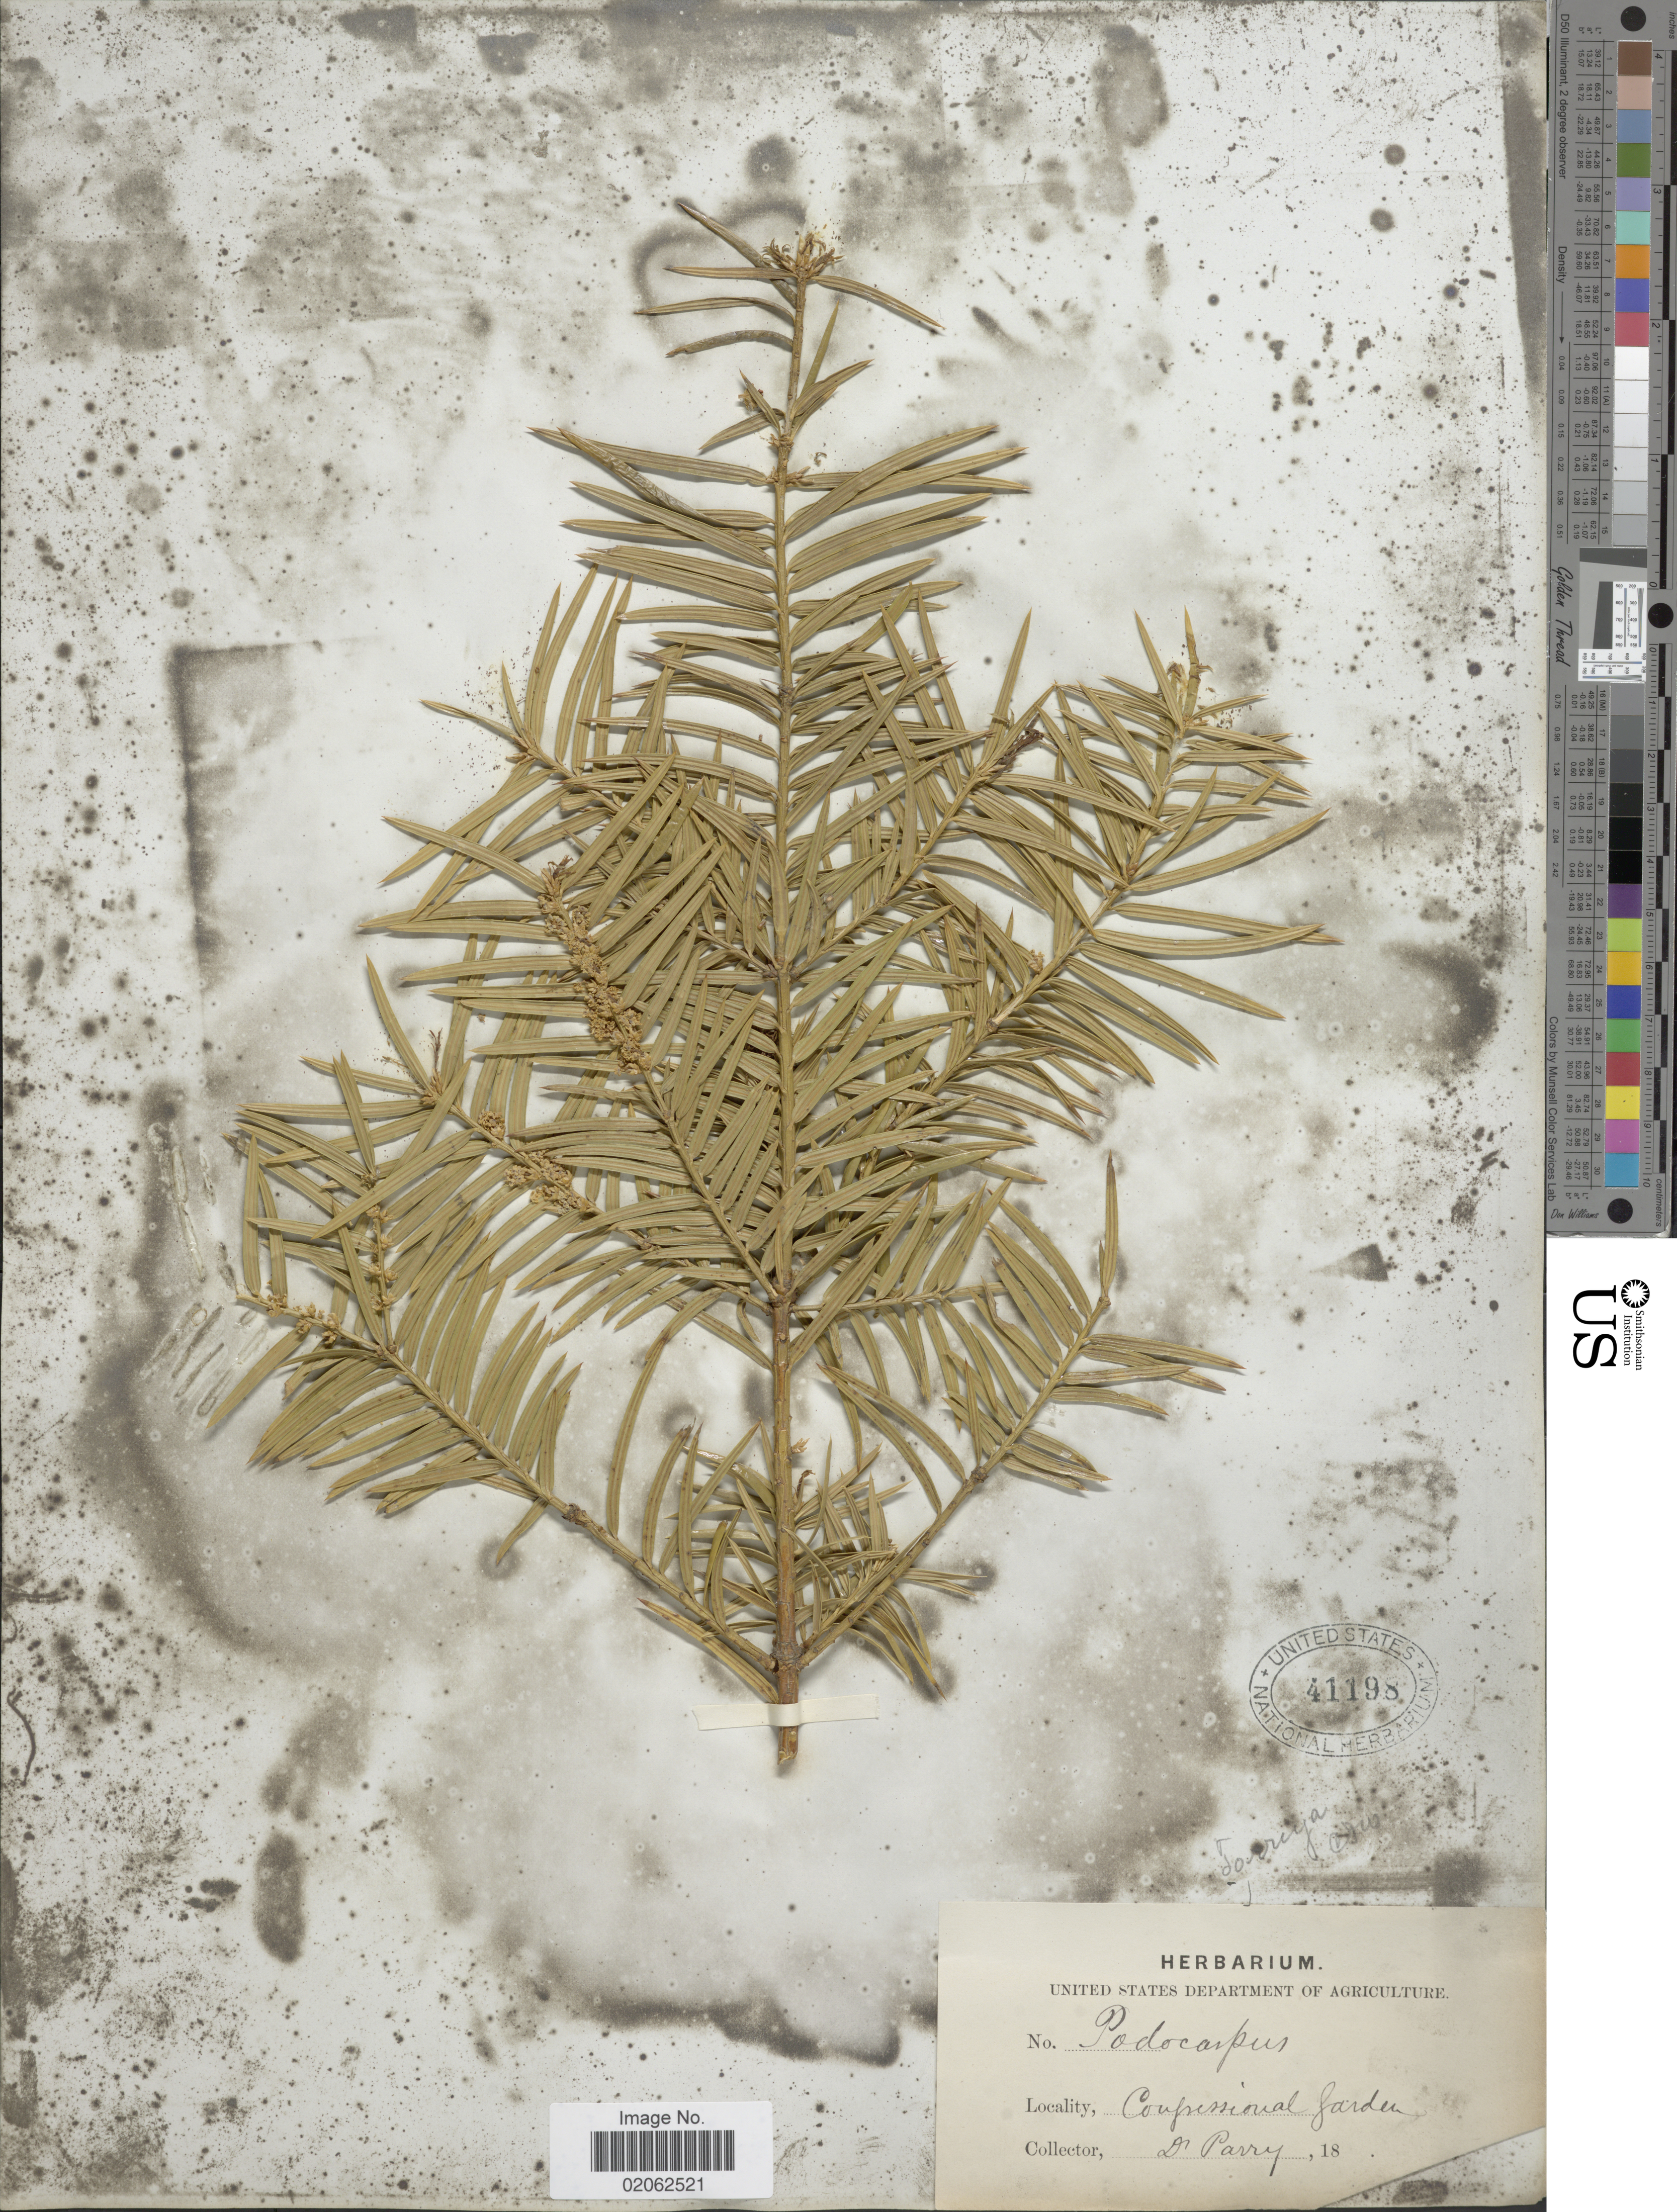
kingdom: Plantae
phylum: Tracheophyta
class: Pinopsida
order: Pinales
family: Taxaceae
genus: Torreya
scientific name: Torreya californica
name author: Torr.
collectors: Parry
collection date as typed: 18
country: United States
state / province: District Of Columbia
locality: Congressional Garden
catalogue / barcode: US 41198